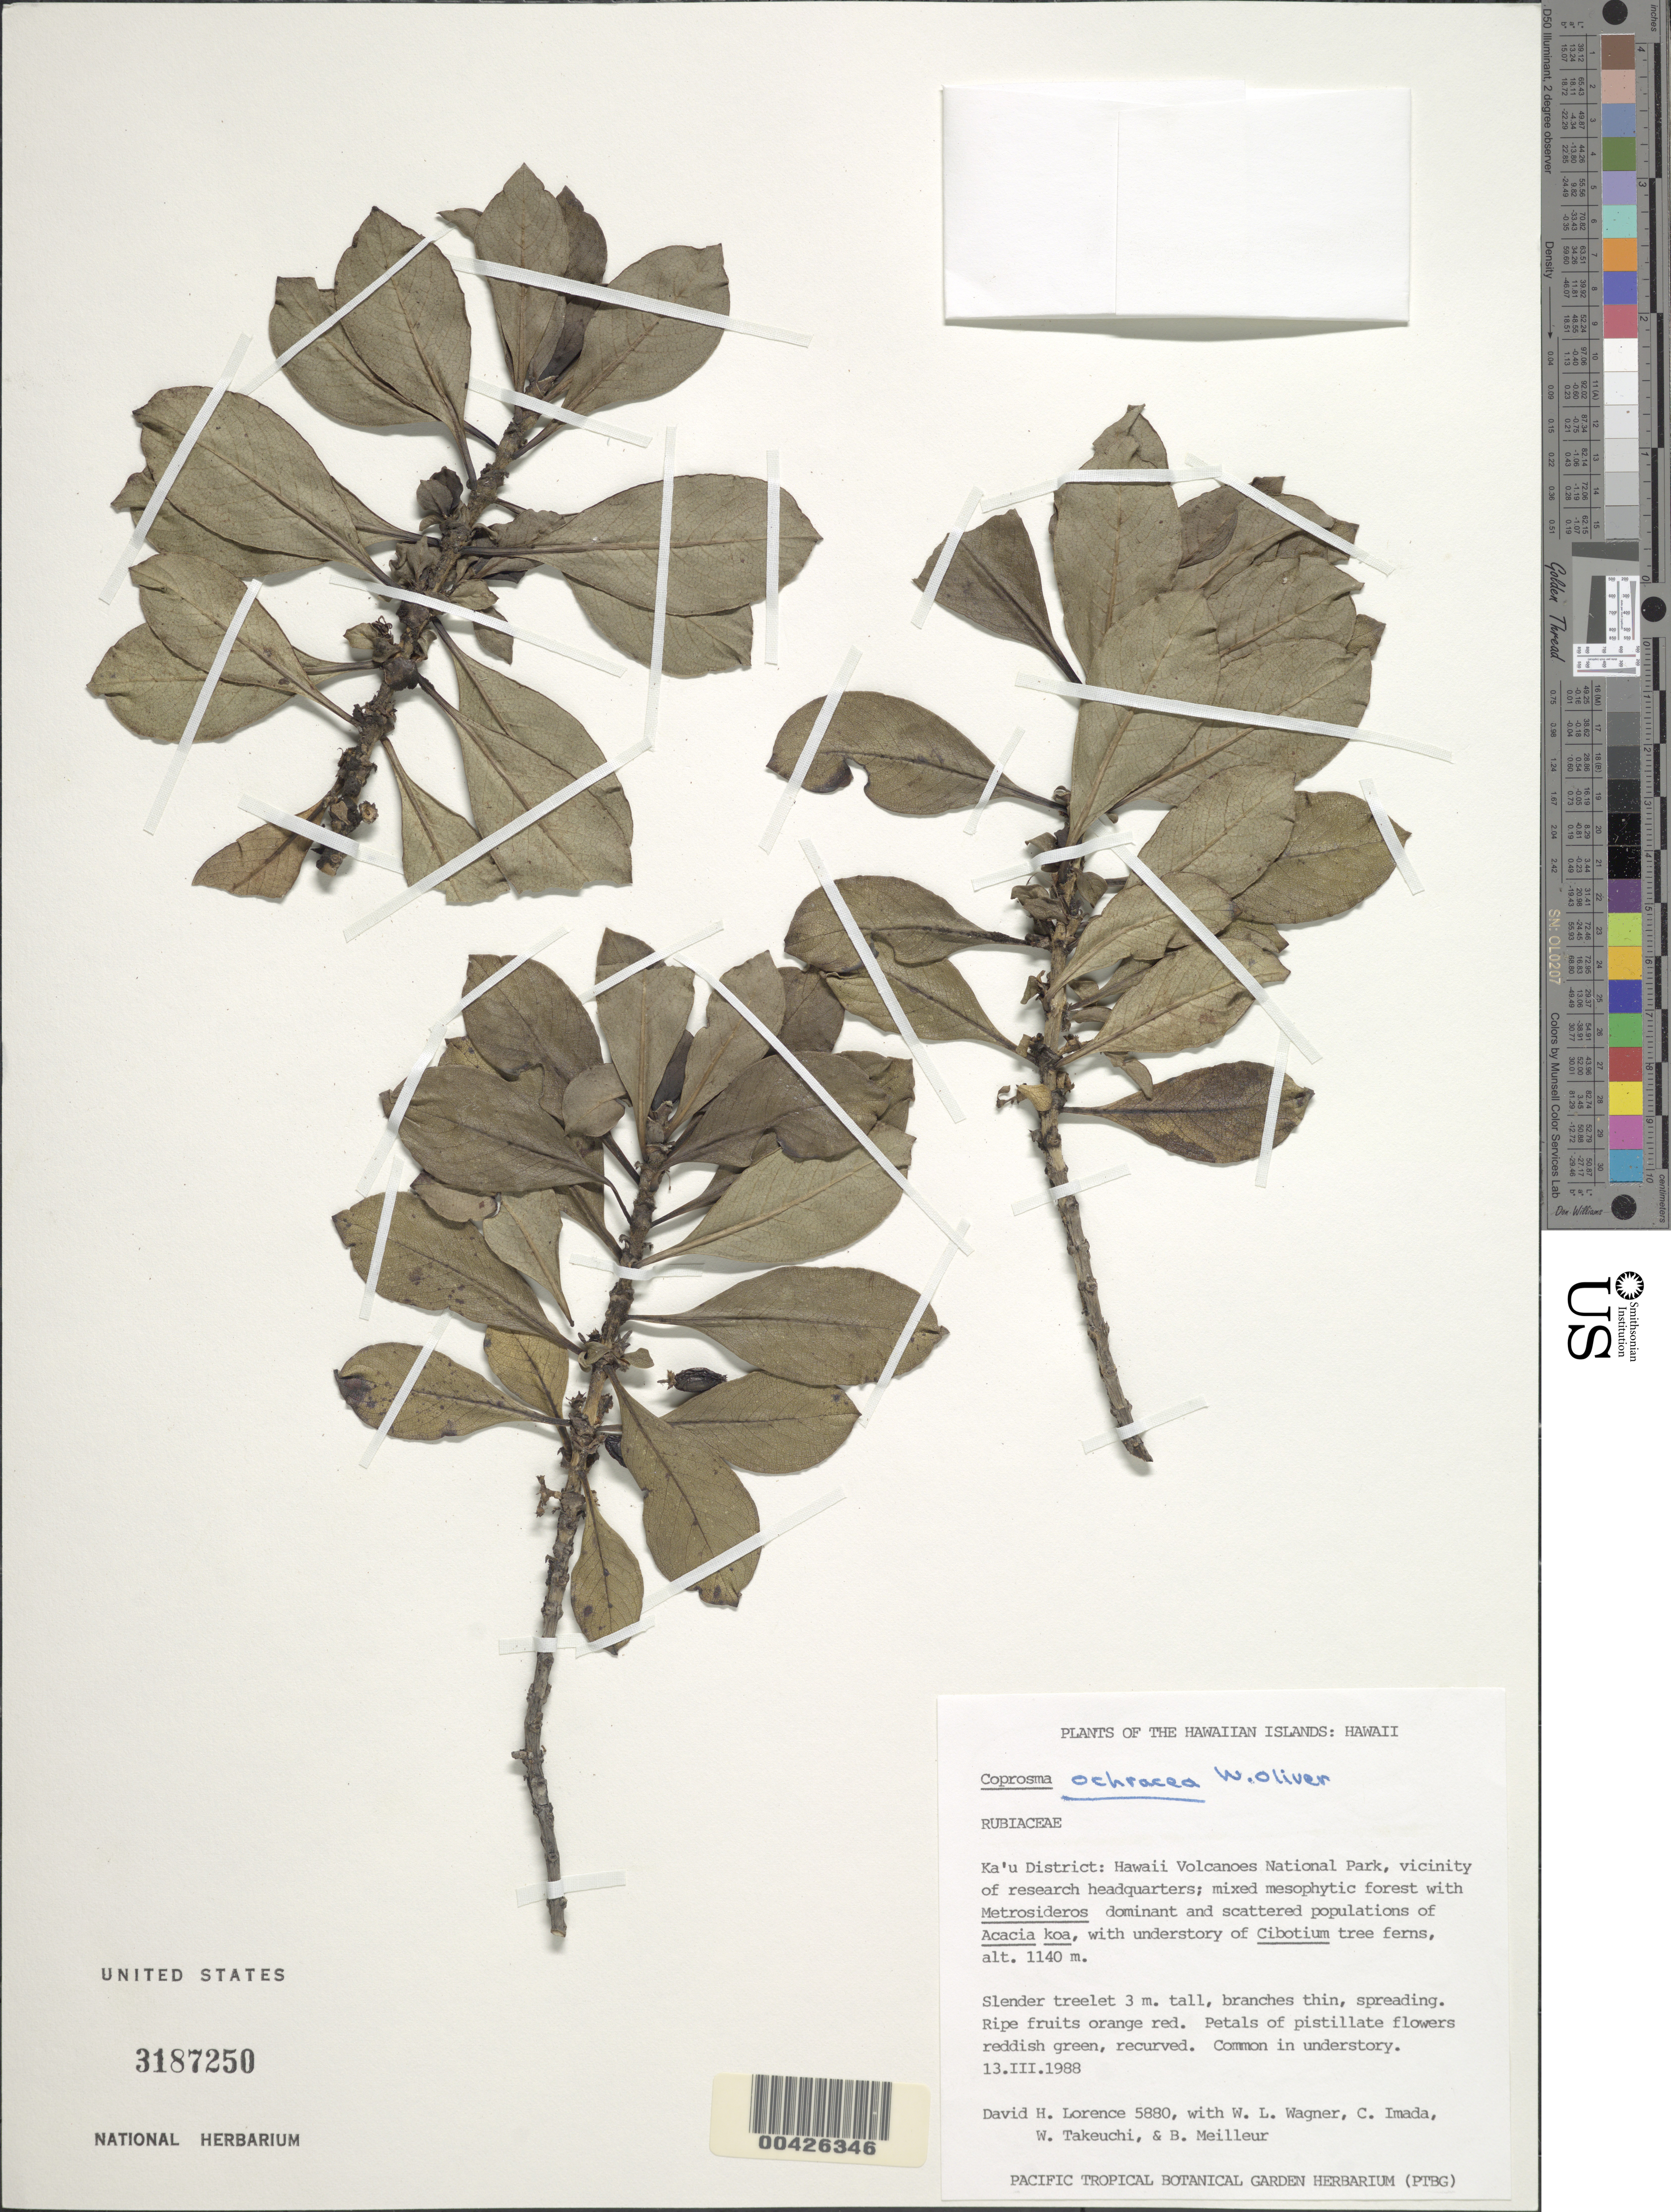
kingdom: Plantae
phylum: Tracheophyta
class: Magnoliopsida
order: Gentianales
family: Rubiaceae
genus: Coprosma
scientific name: Coprosma ochracea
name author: W.R.B. Oliv.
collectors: D. Lorence, W. L. Wagner, C. Imada, W. N. Takeuchi & R. Meilleur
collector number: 5880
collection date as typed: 13 Mar 1988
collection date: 1988-03-13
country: United States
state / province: Hawaii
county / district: Hawaii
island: Hawaii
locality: Ka'u District: Hawaii Volcanoes National Park, vicinity of research headquarters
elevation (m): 1140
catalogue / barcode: US 3187250